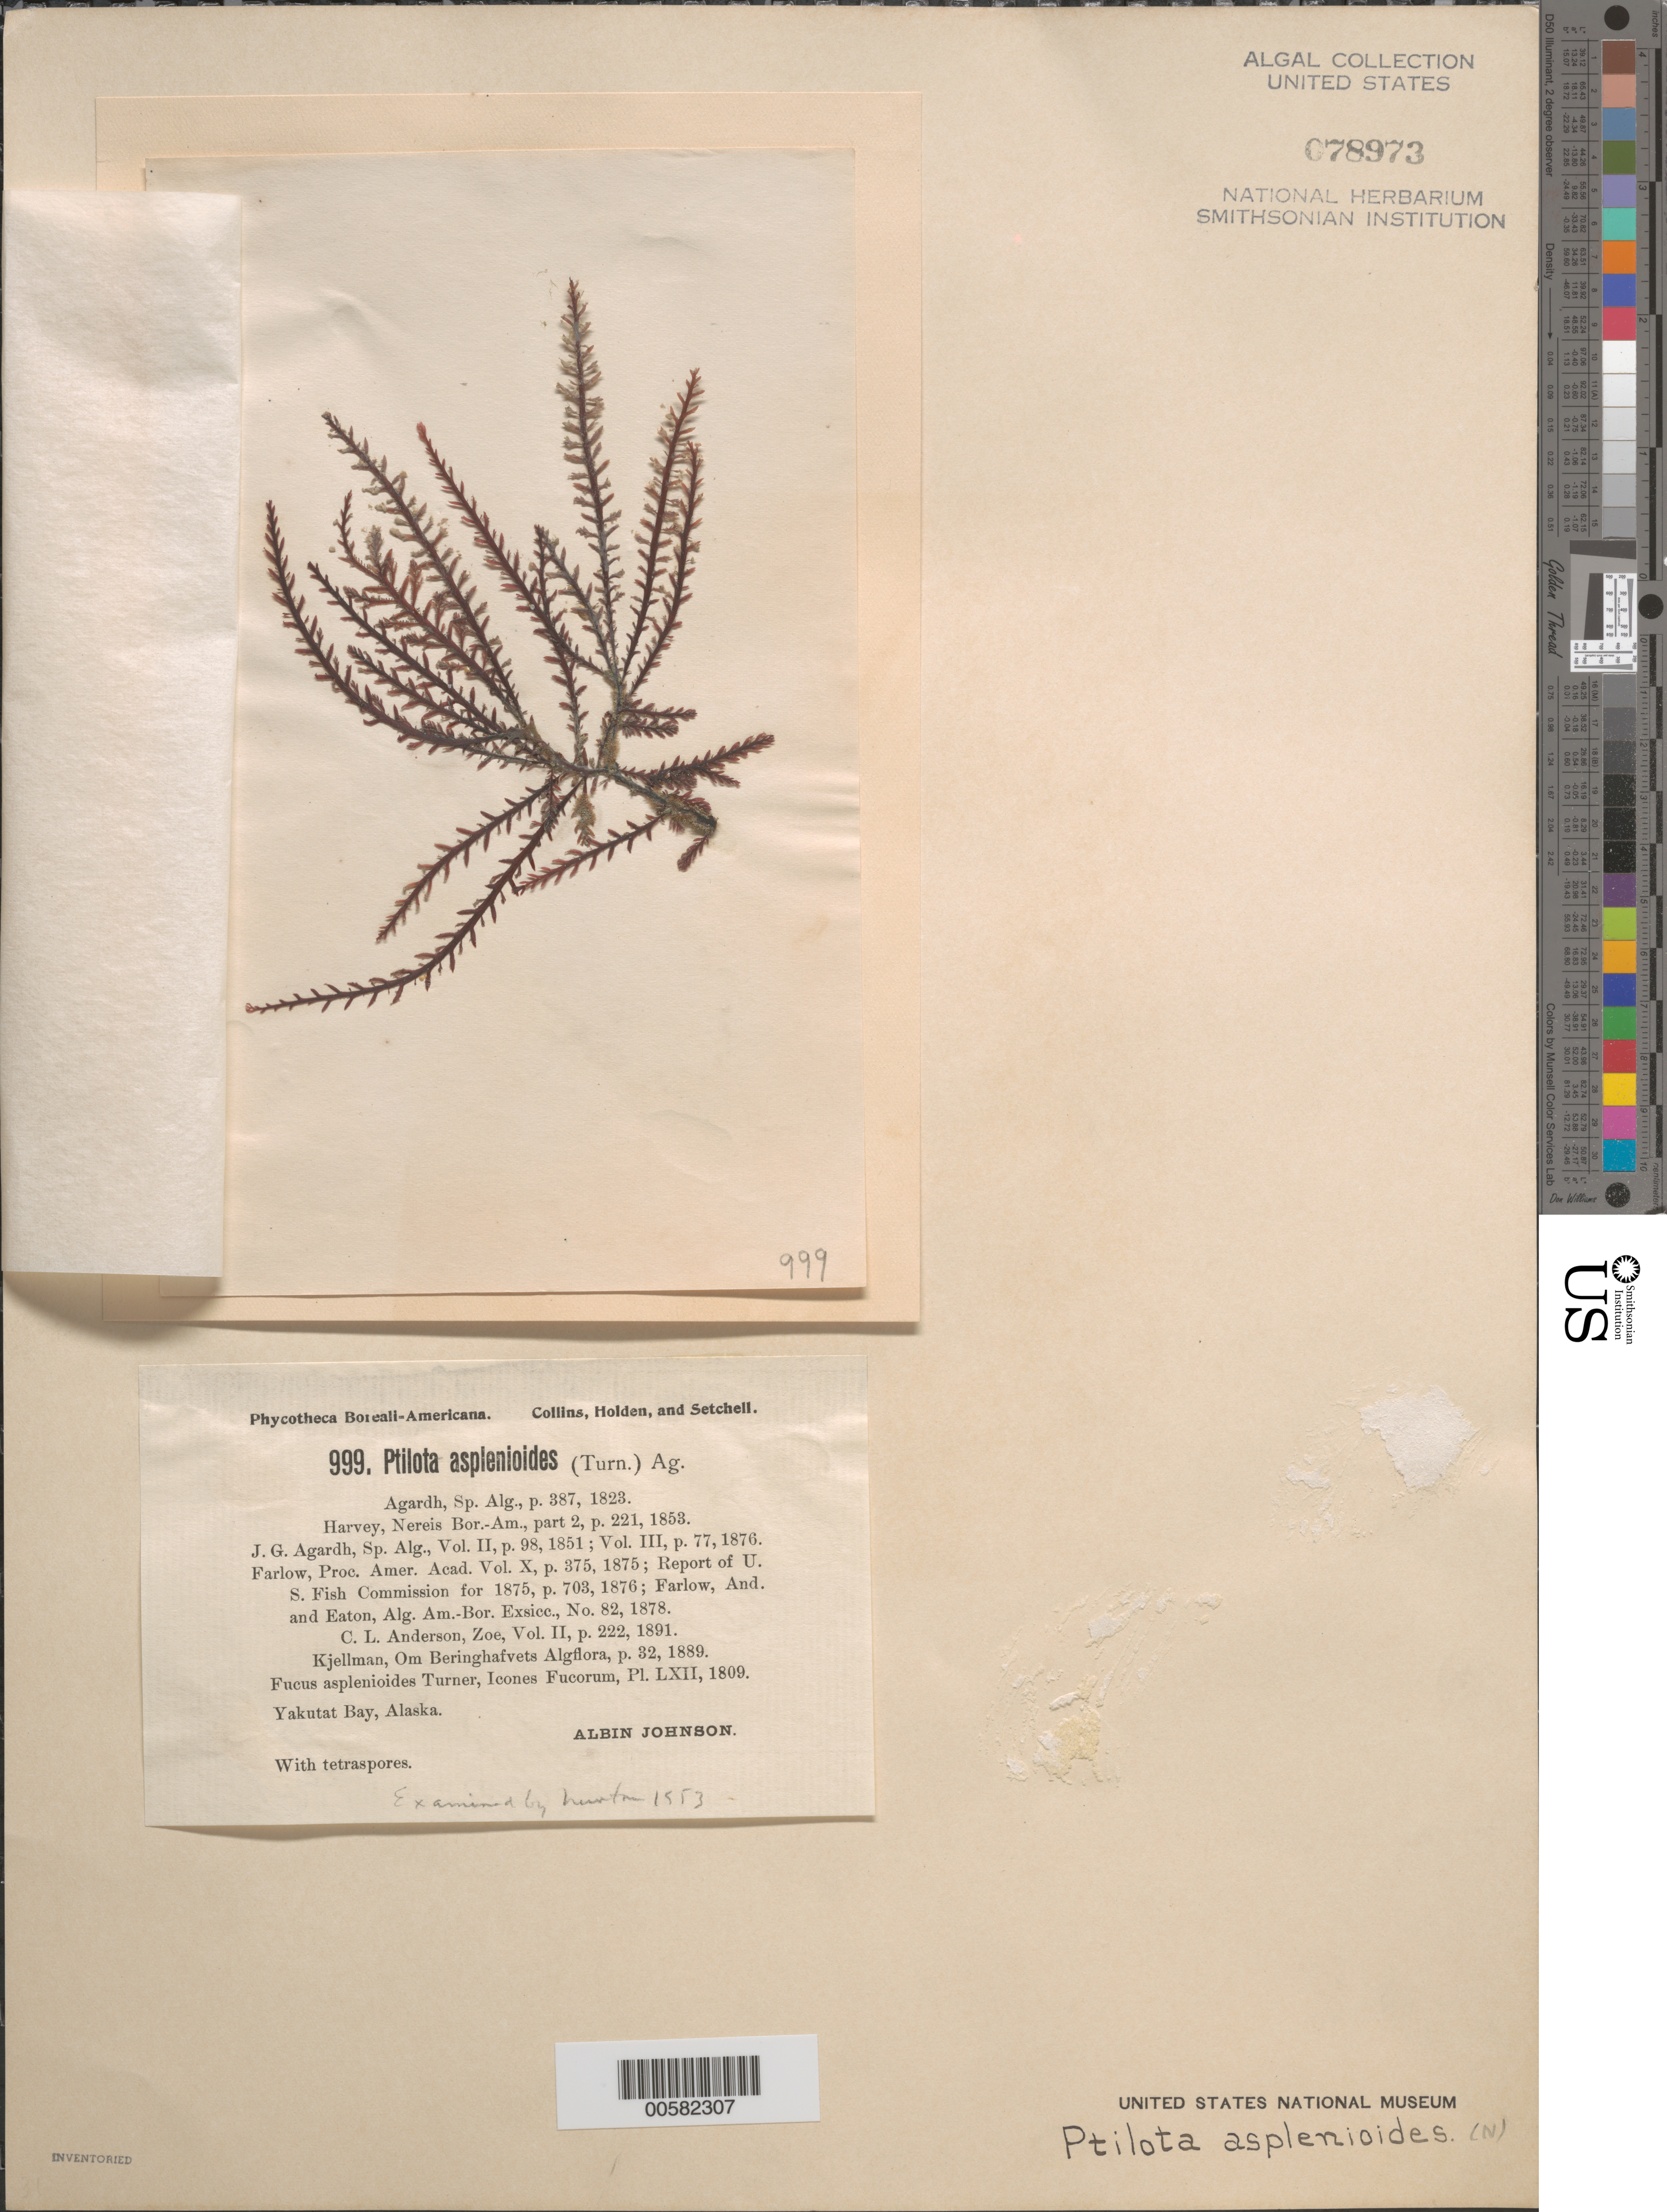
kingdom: Plantae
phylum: Rhodophyta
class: Florideophyceae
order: Ceramiales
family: Wrangeliaceae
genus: Ptilota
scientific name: Ptilota asplenioides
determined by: Newton, Linda M.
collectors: A. Johnson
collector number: PB-A 999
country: United States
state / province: Alaska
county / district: Skagway-Yakutat-Angoon Division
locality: Yakutat Bay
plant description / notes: Collins, Holden & Setchell, Phycotheca Boreali-Americana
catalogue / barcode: US 78973